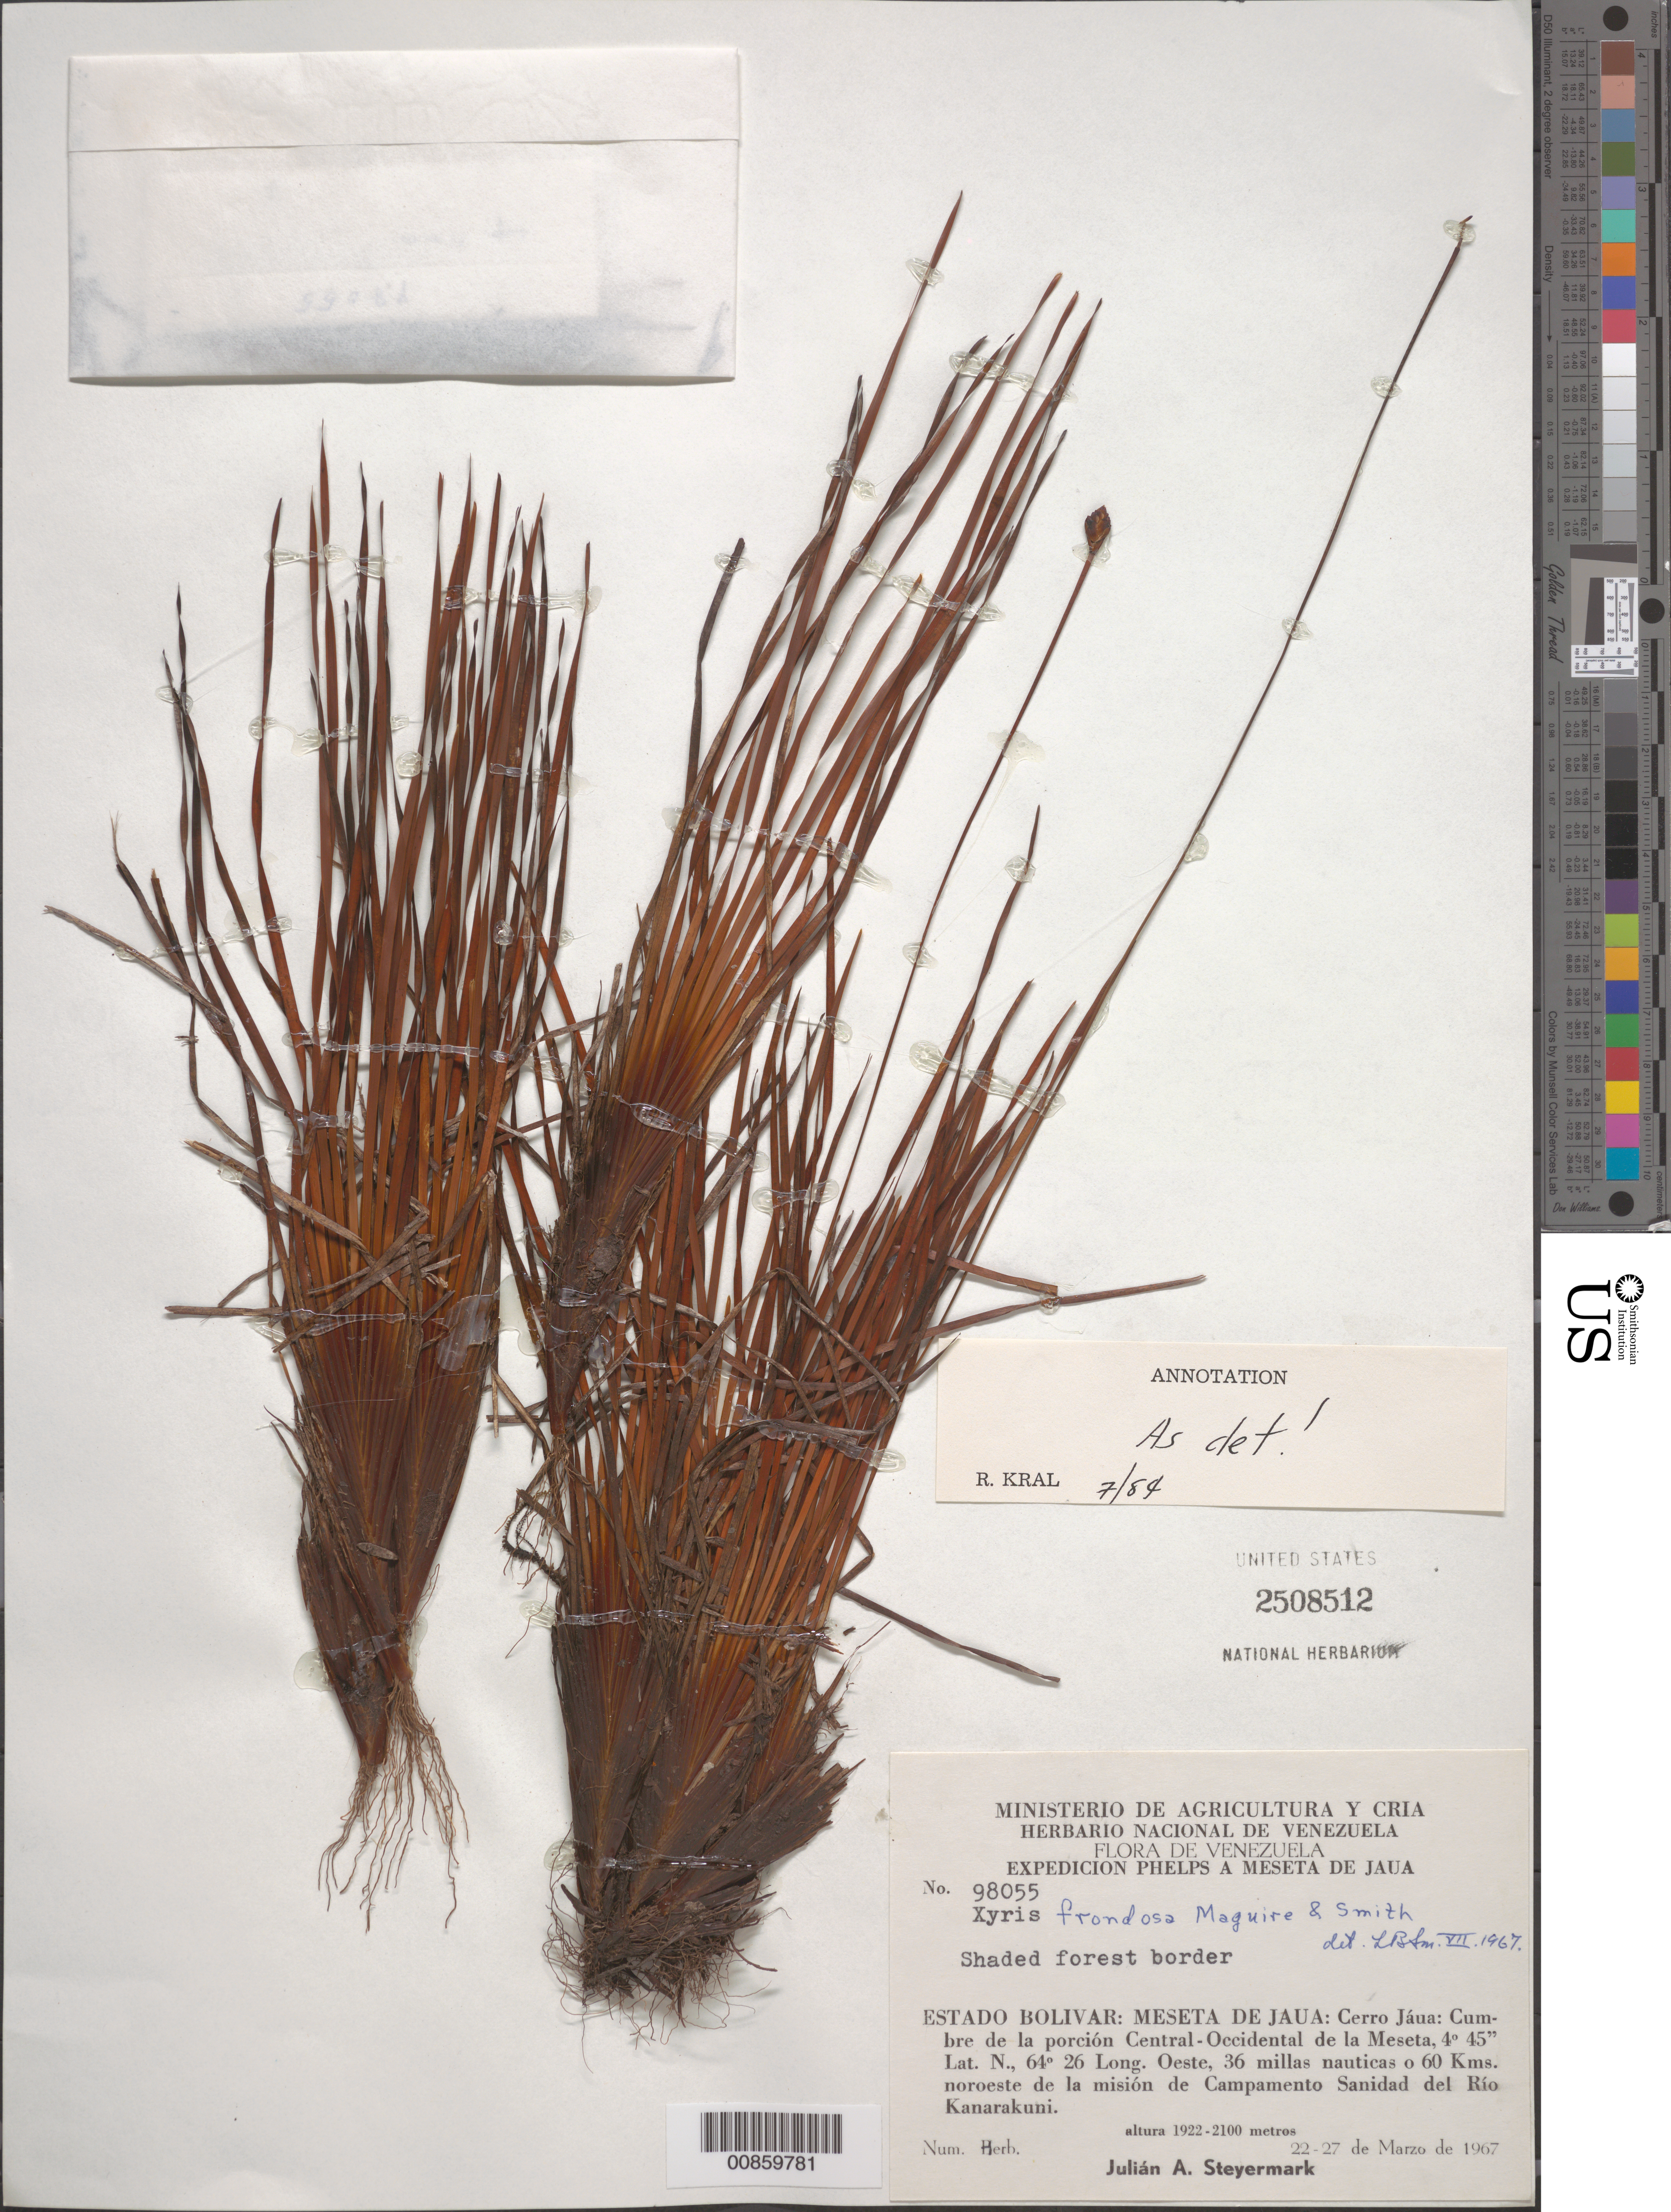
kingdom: Plantae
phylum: Tracheophyta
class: Liliopsida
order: Poales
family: Xyridaceae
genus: Xyris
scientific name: Xyris frondosa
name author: Maguire & L.B. Sm.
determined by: Kral, Robert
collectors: J. Steyermark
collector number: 98055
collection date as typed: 22-Mar-67 to 27-Mar-67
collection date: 1967-03-22/1967-03-27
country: Venezuela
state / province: Bolívar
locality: Meseta del Jaua: Cerro Jáua, cumbre de la porcion Central-Occidental de la Meseta, 36 millas nauticas o 60 km NO de la mision de Campamento Sanidad del Río Kanarakuni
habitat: Shaded forest border.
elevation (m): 1922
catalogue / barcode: US 2508512